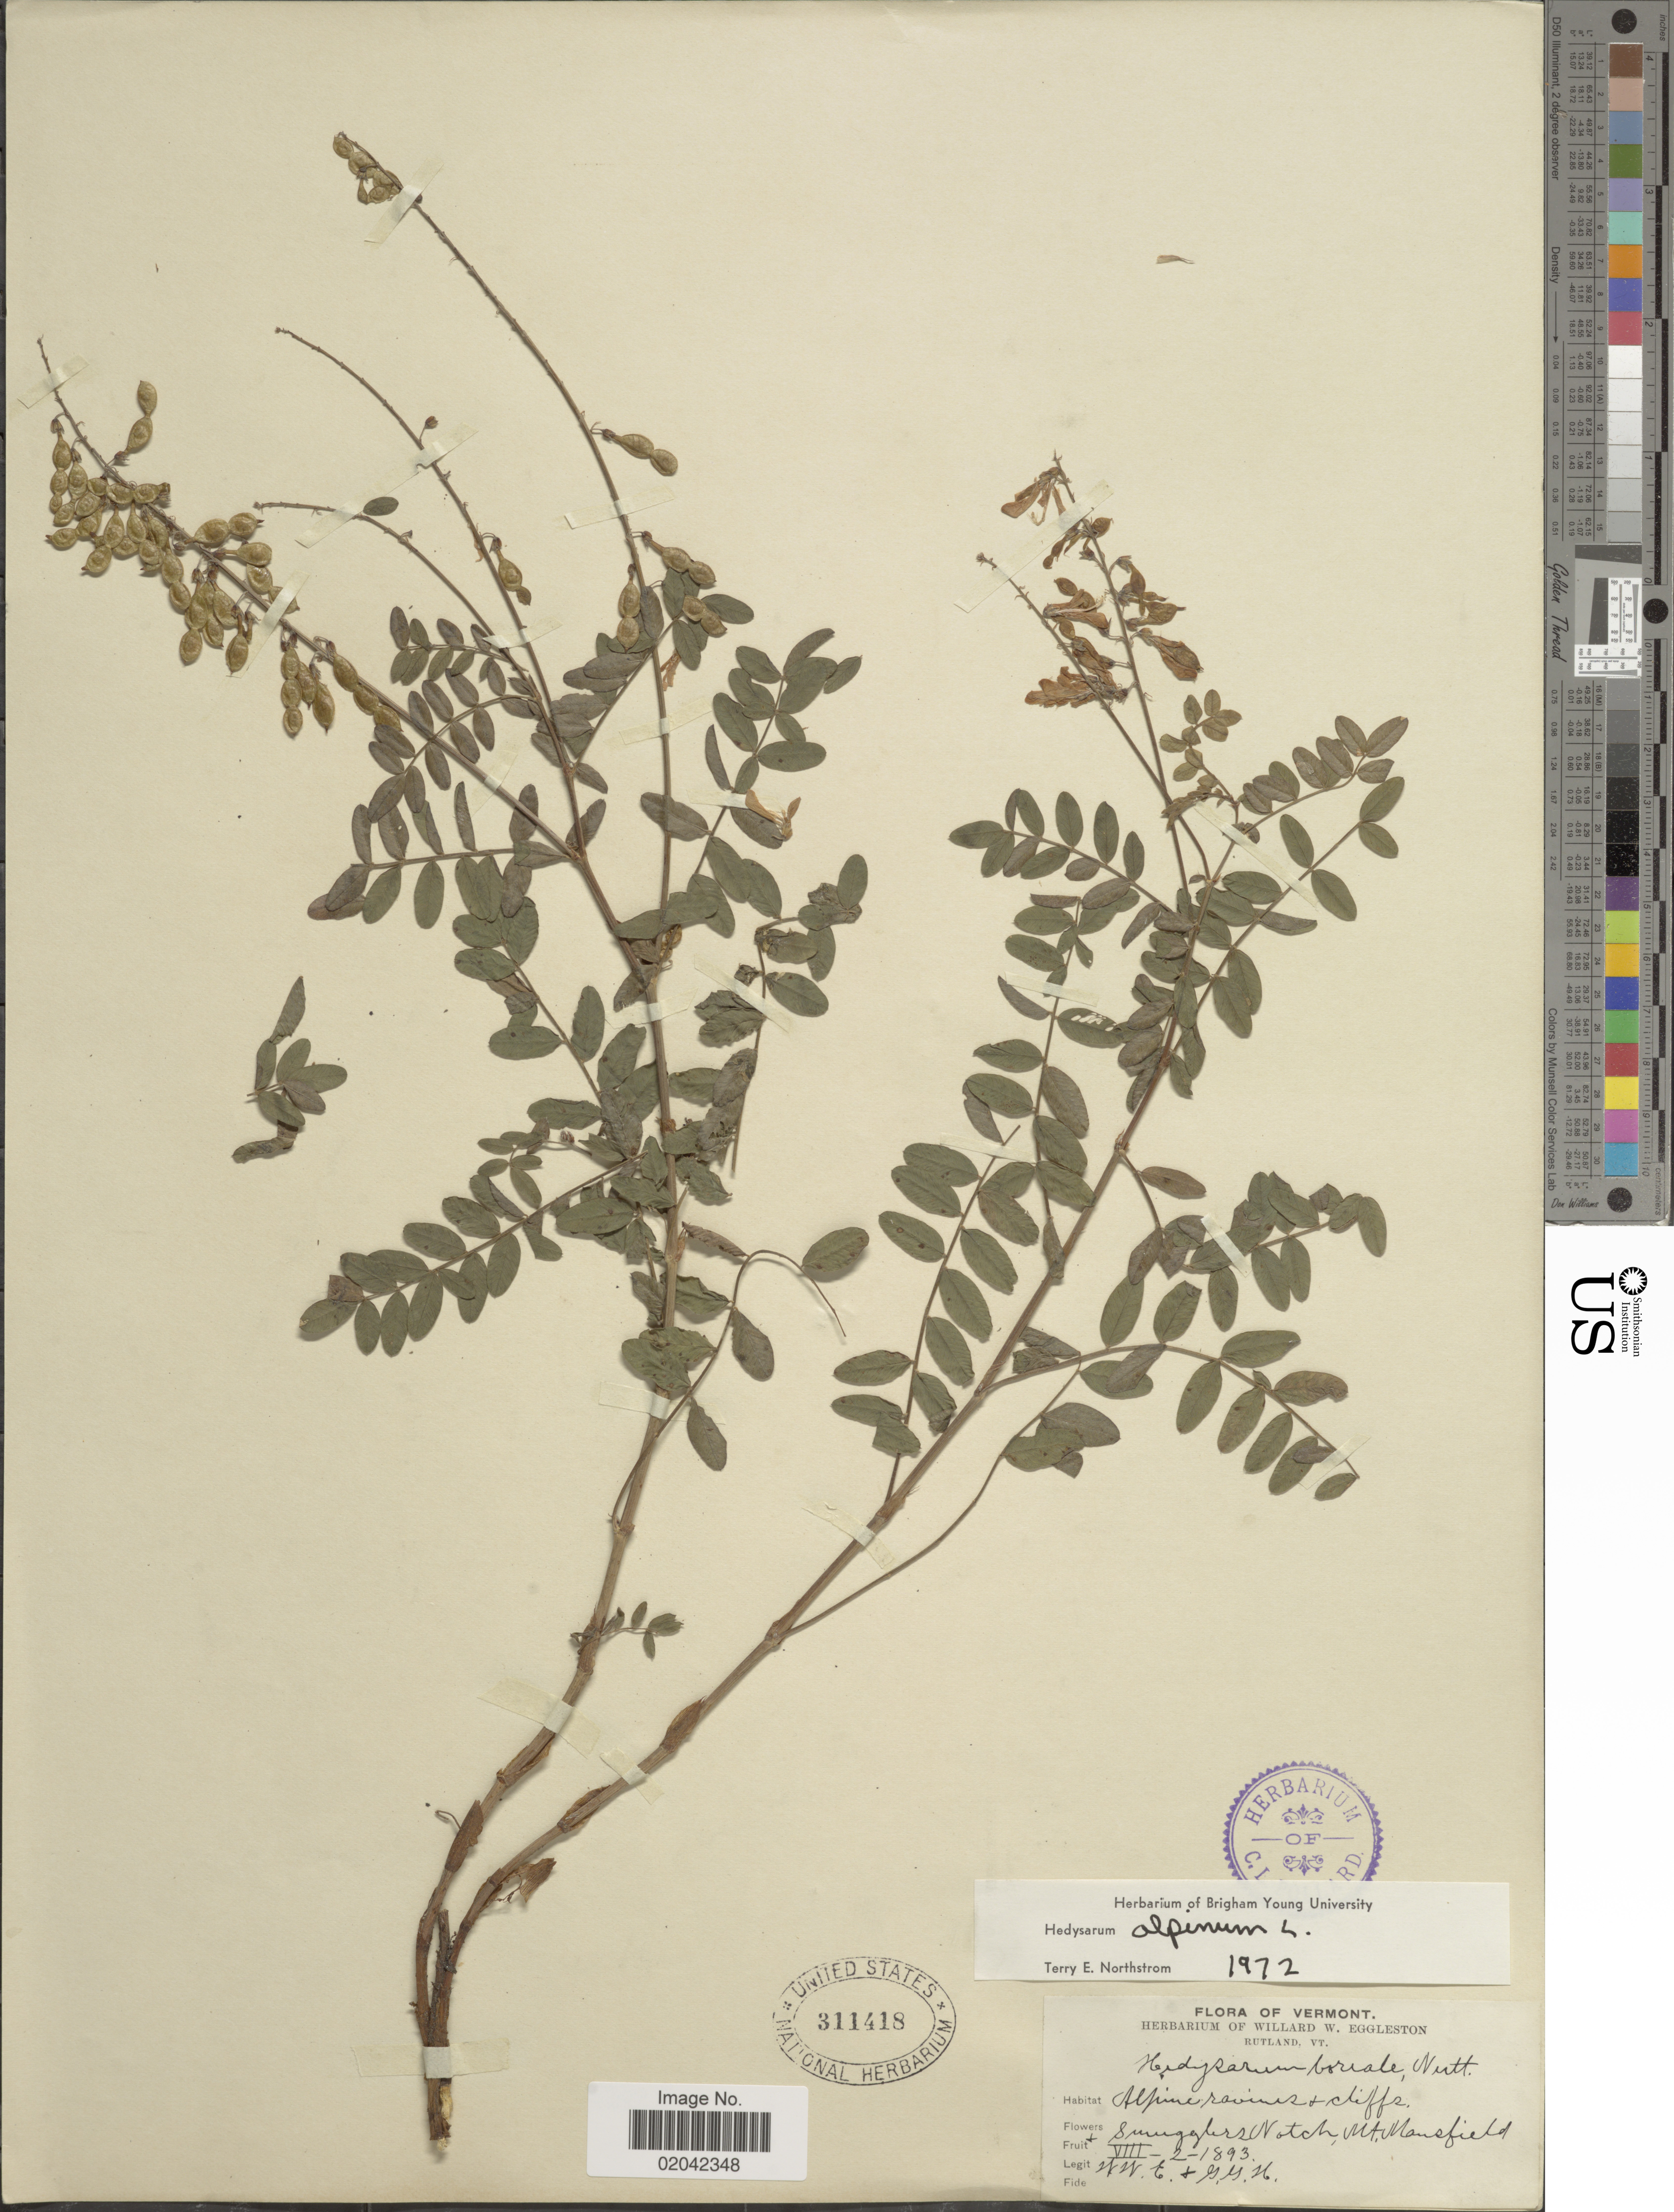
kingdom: Plantae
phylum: Tracheophyta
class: Magnoliopsida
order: Fabales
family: Fabaceae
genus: Hedysarum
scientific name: Hedysarum alpinum var. americanum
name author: Michx. ex Pursh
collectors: W. W. Eggleston & G. G. H.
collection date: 1893-08-02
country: United States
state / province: Vermont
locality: Smugglers Notch, Mt. Mansfield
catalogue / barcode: US 311418